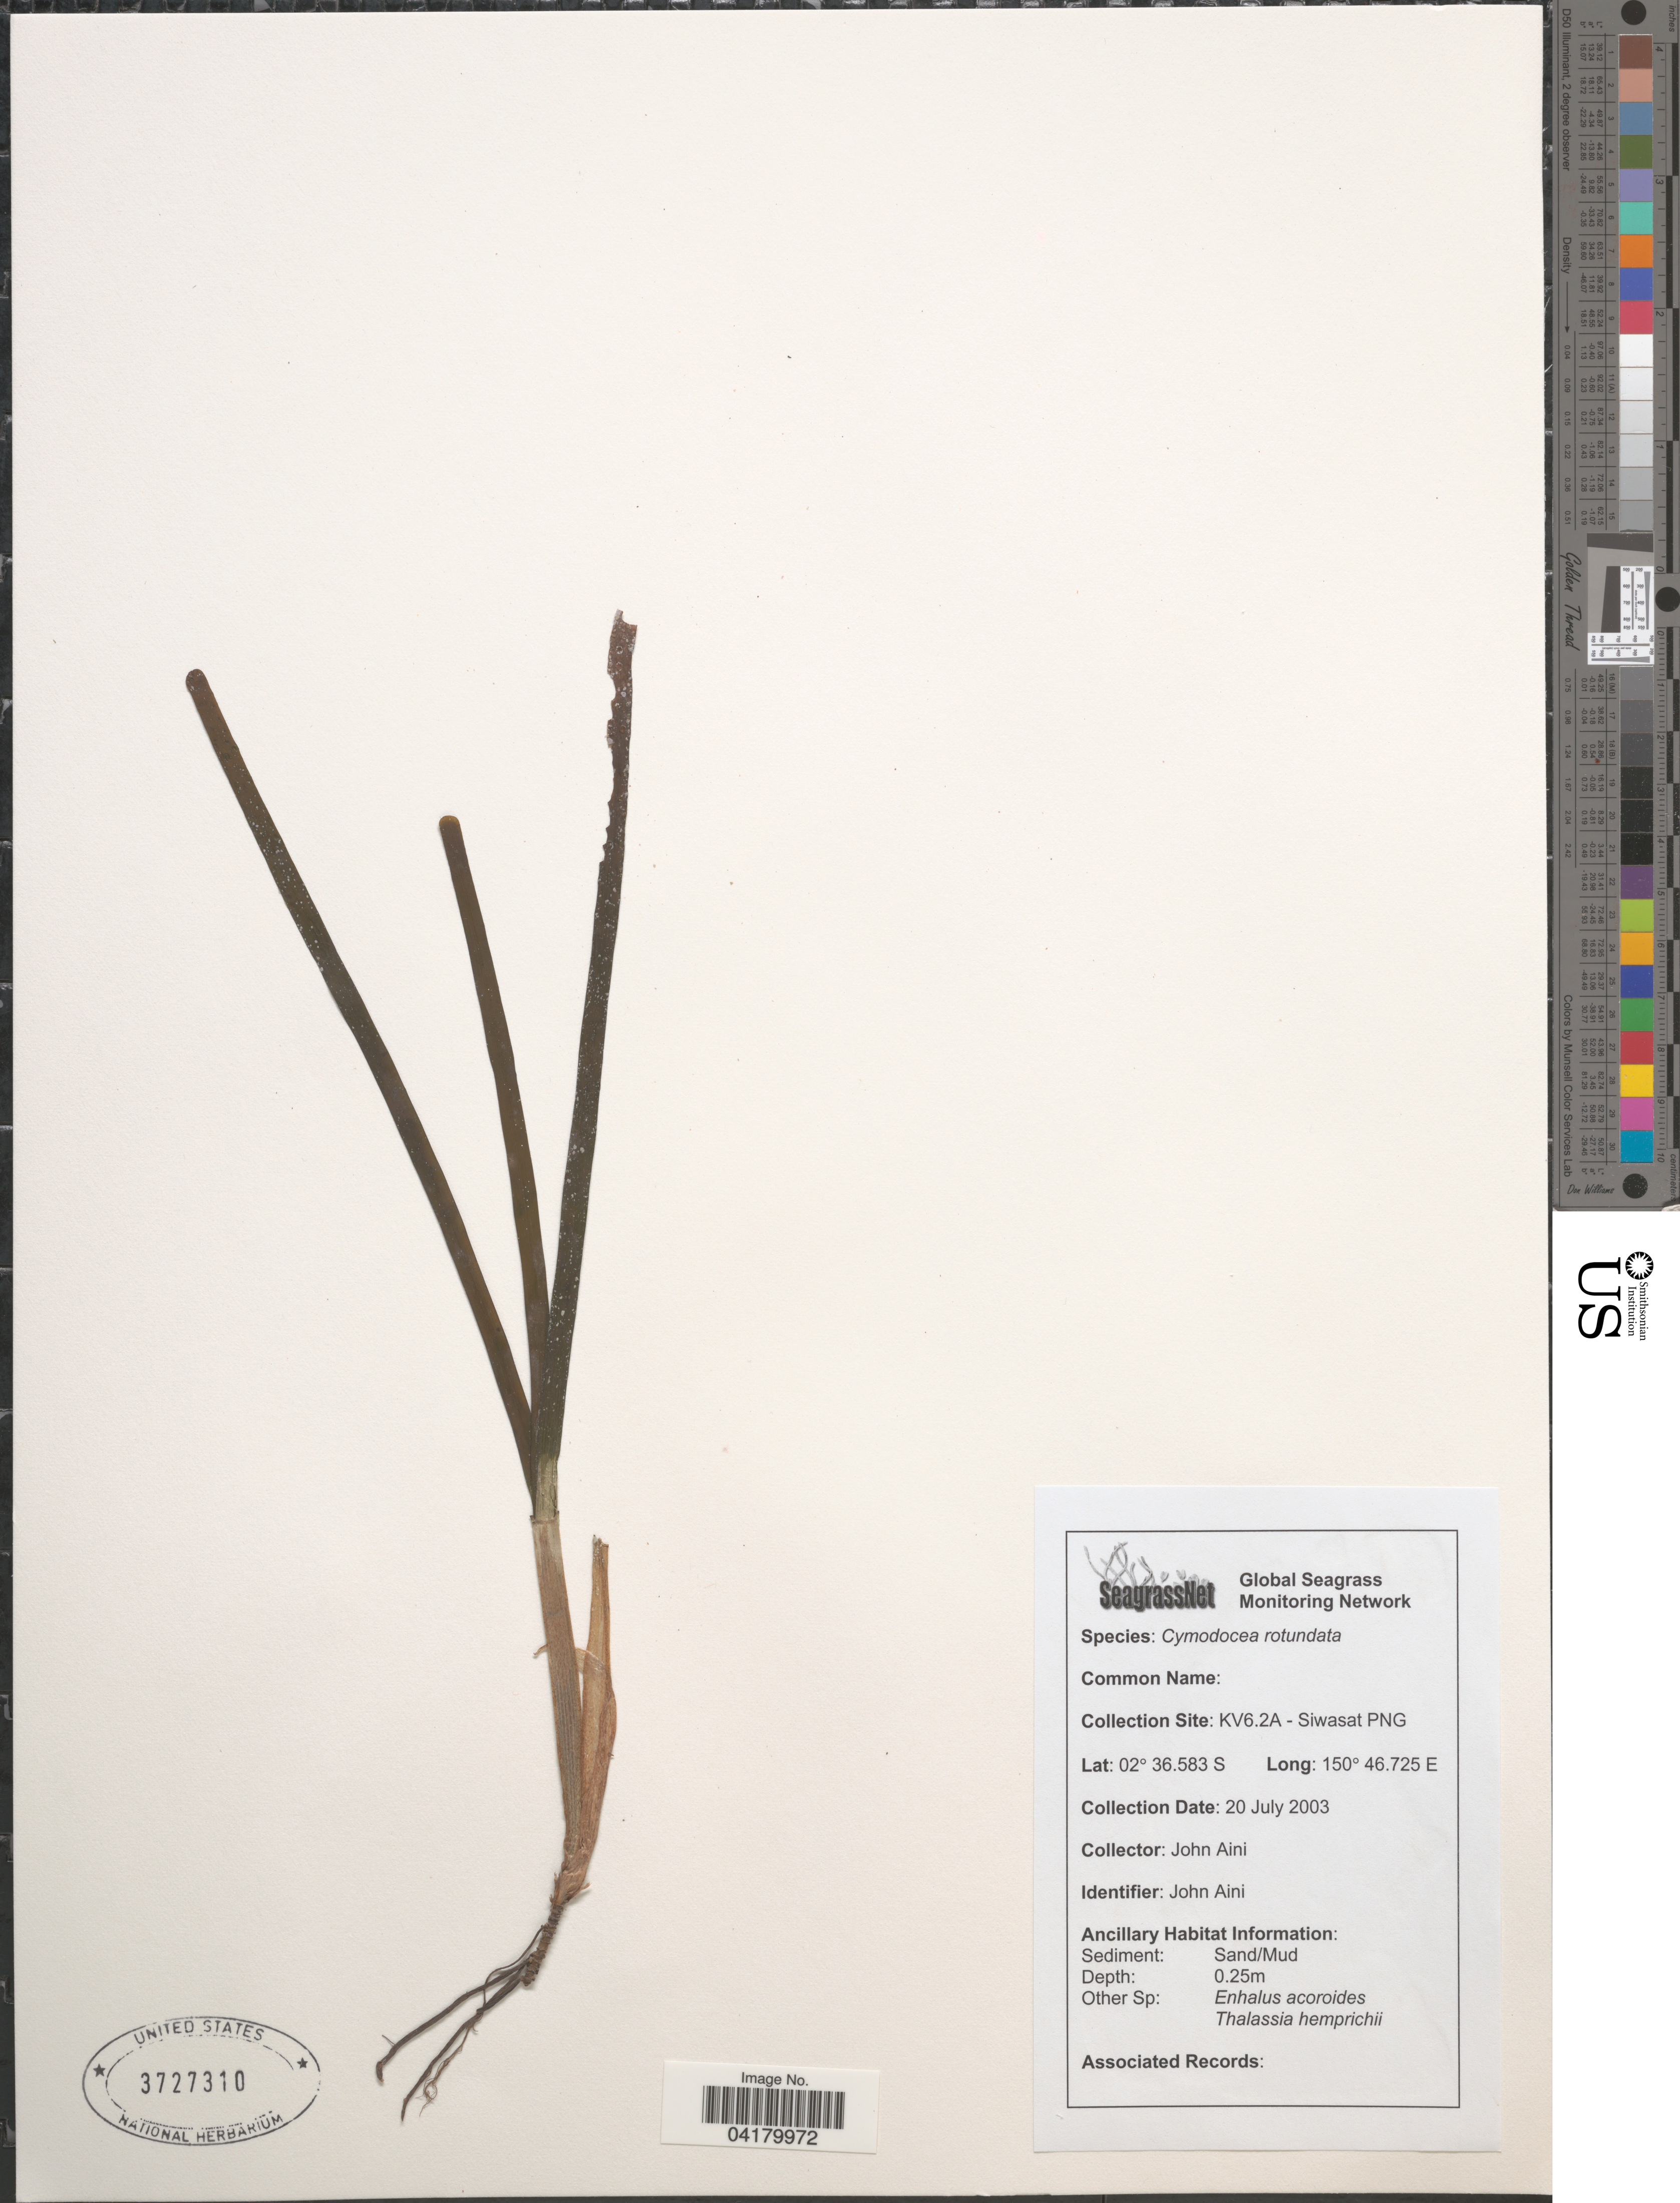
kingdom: Plantae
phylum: Tracheophyta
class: Liliopsida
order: Alismatales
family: Cymodoceaceae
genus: Cymodocea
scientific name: Cymodocea rotundata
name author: Asch. & Schweinf.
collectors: J. Aini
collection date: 2003-07-20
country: Papua New Guinea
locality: Collection Site: KV6.2A - Siwasat PNG.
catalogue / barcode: US 3727310